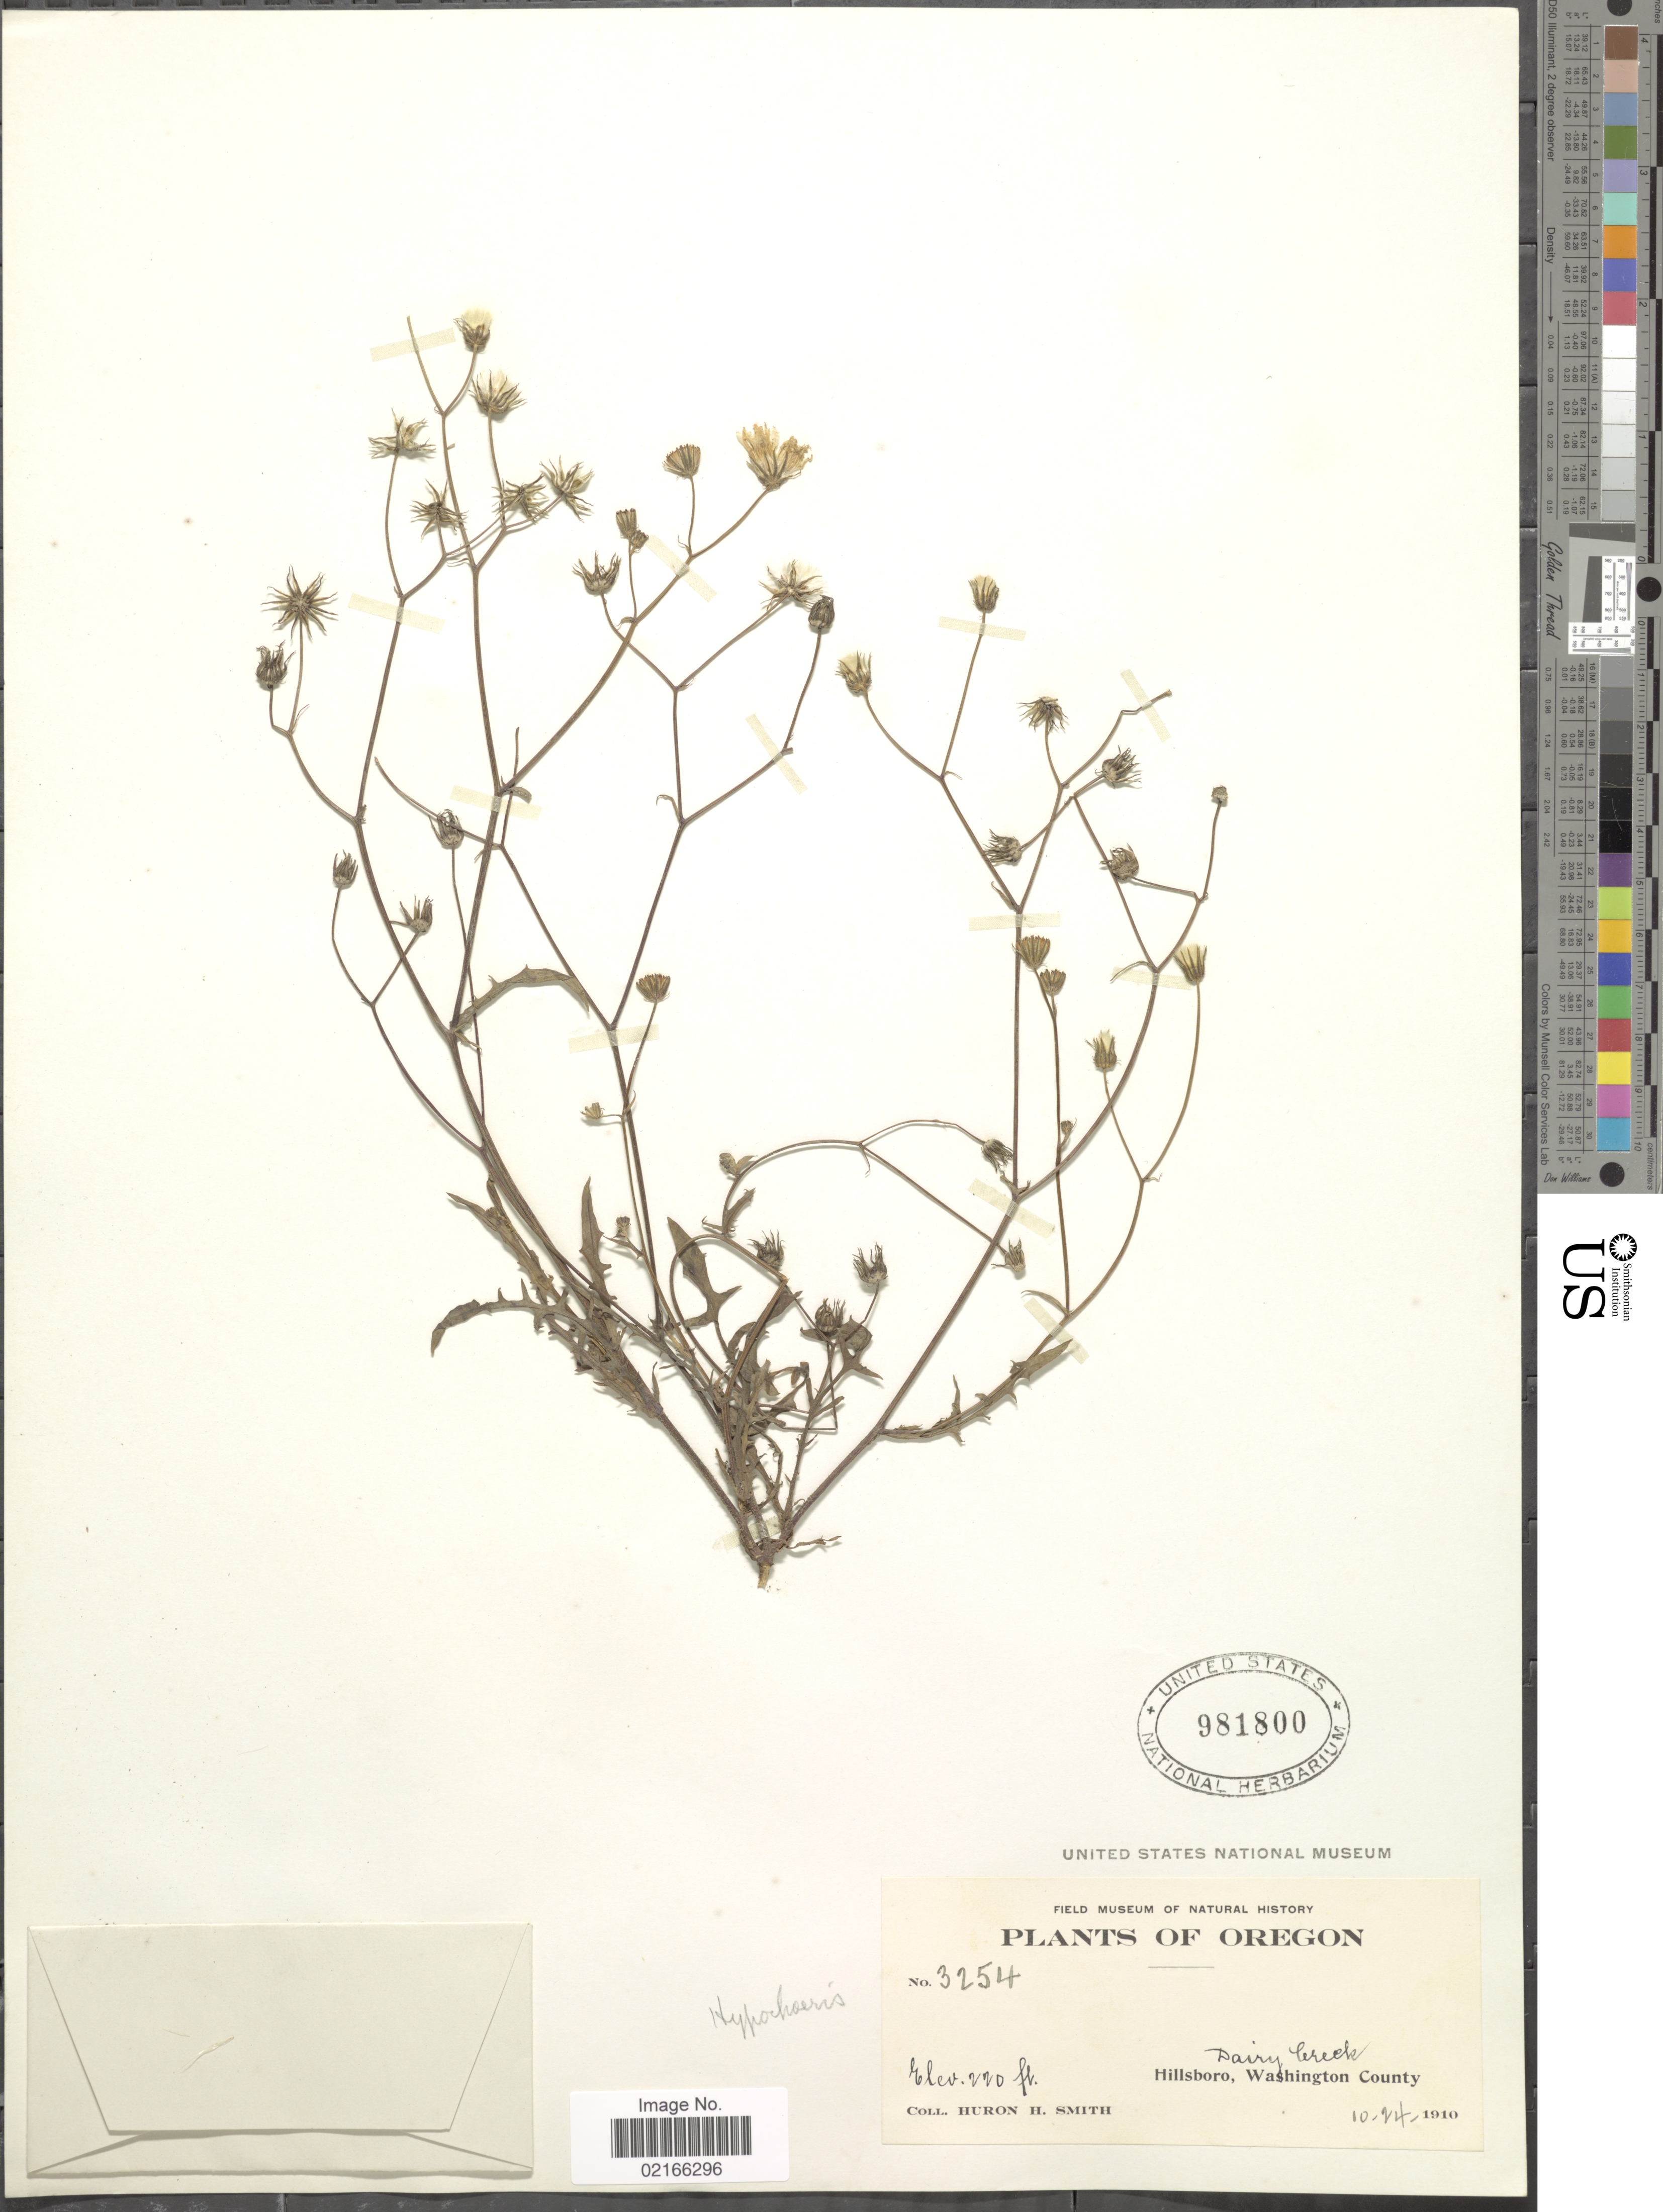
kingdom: Plantae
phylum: Tracheophyta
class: Magnoliopsida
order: Asterales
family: Asteraceae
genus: Hypochaeris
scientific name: Hypochaeris sp.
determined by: Mailhos, Ary, (MVFA), Universidad de la Republica (URUGUAY)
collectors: Huron H. Smith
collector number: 3254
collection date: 1910-10-24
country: United States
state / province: Oregon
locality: Dairy Creek. Hillsboro, Washington County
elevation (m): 67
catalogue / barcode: US 981800